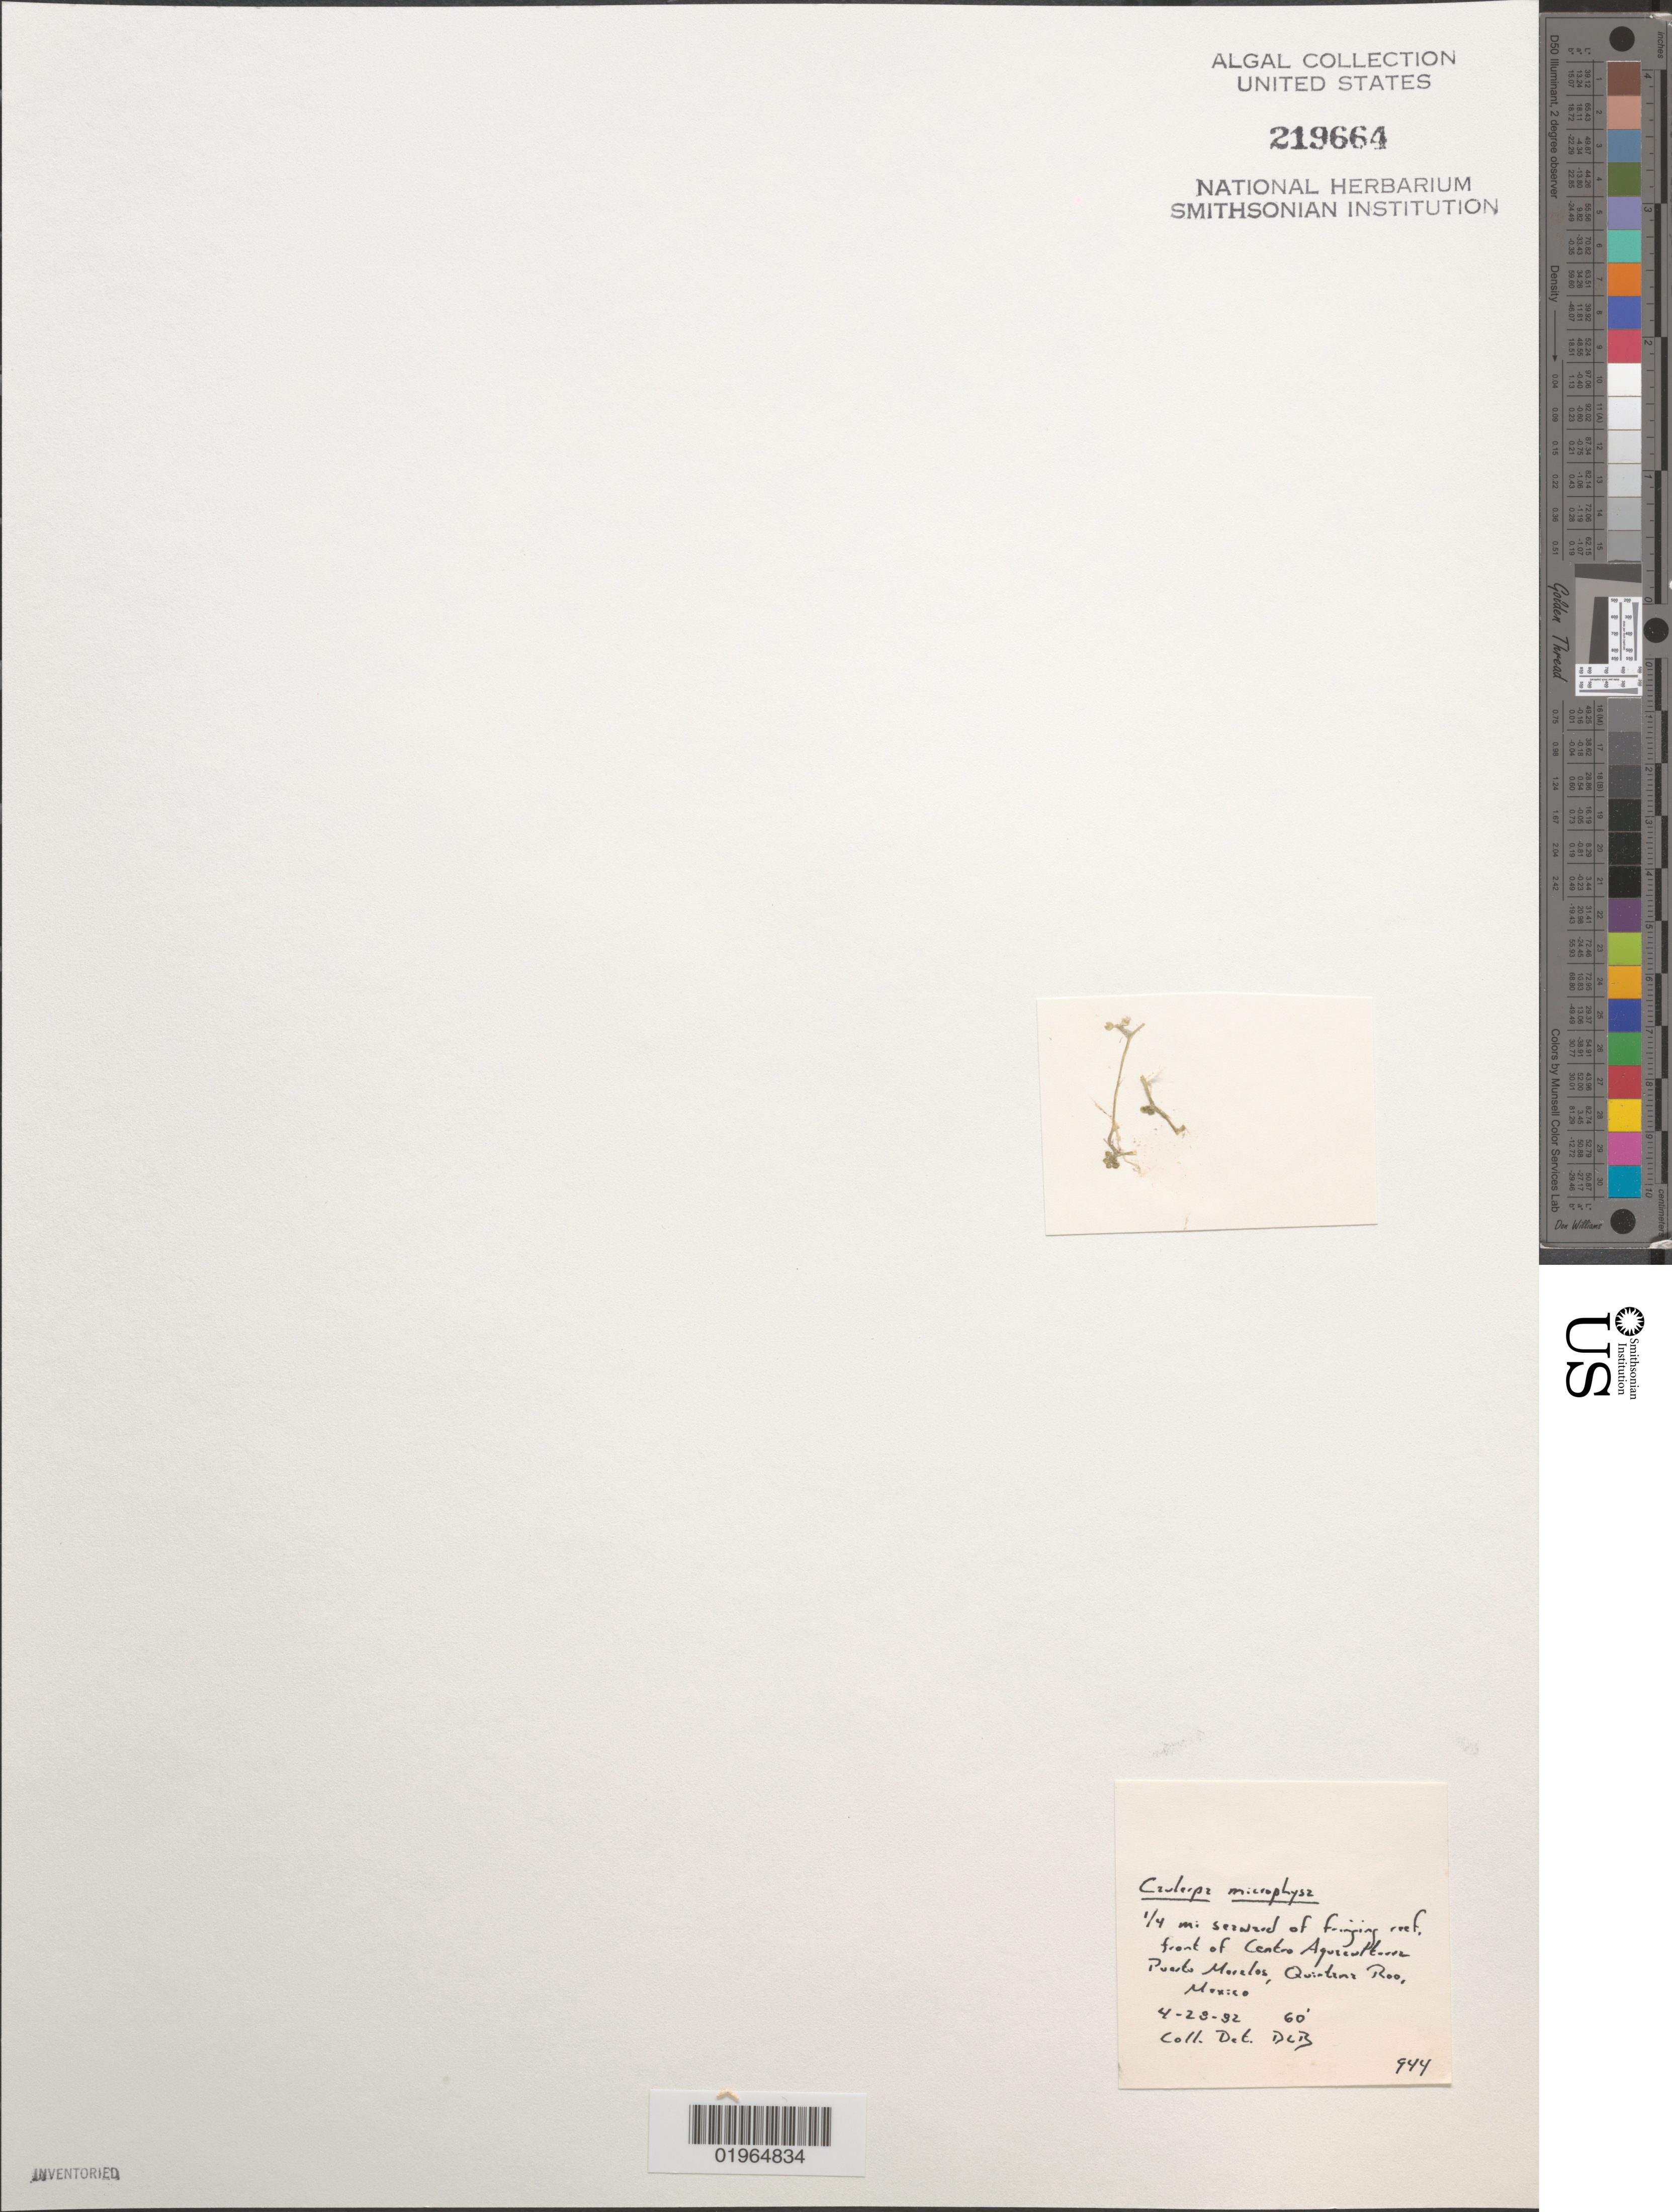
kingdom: Plantae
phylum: Chlorophyta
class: Ulvophyceae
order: Bryopsidales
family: Caulerpaceae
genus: Caulerpa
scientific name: Caulerpa microphysa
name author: (Weber Bosse) Feldmann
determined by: Ballantine, D. L.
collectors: D.L. Ballantine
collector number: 944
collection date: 1982-04-28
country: Mexico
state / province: Quintana Roo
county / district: Puerto Morelos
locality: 1/4 mi seaward of fringing reef, front of Centro Aquacultura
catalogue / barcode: US 219664